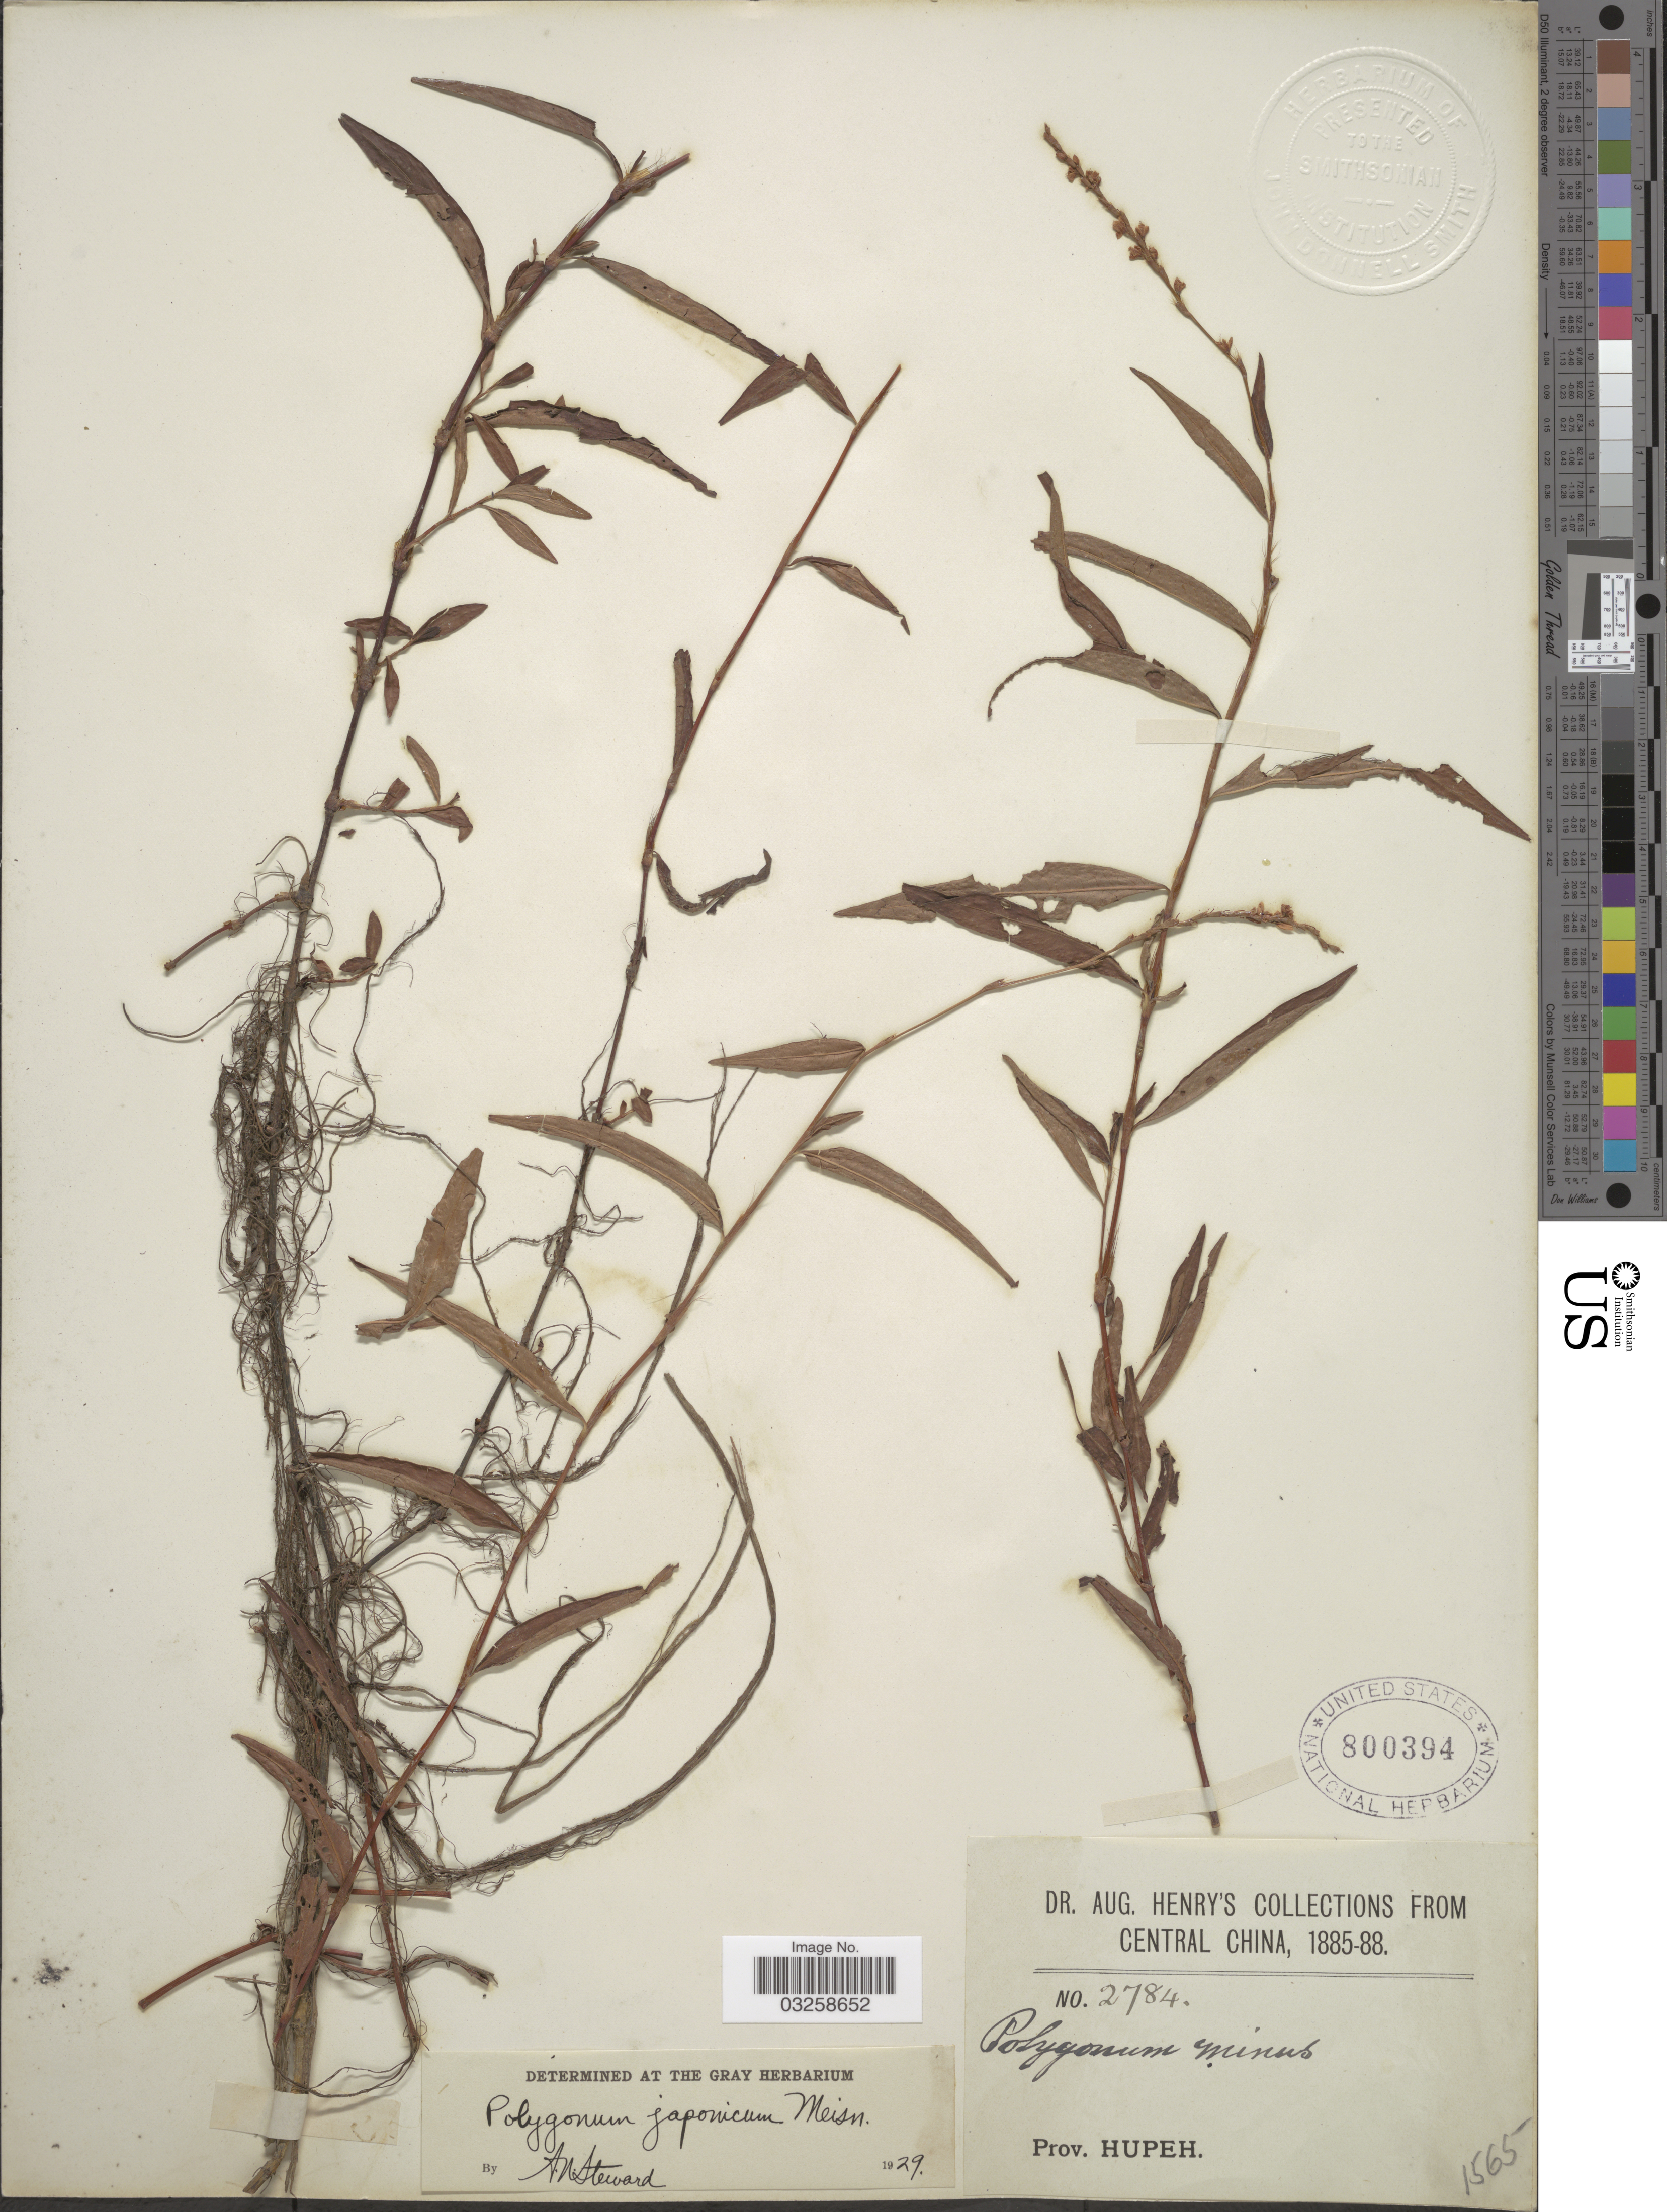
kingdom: Plantae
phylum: Tracheophyta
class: Magnoliopsida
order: Caryophyllales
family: Polygonaceae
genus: Polygonum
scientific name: Polygonum japonicum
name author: Meisn.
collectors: A. Henry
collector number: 2784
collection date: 1885/1888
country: China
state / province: Hubei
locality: Central China. Prov. Hupeh.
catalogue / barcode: US 800394